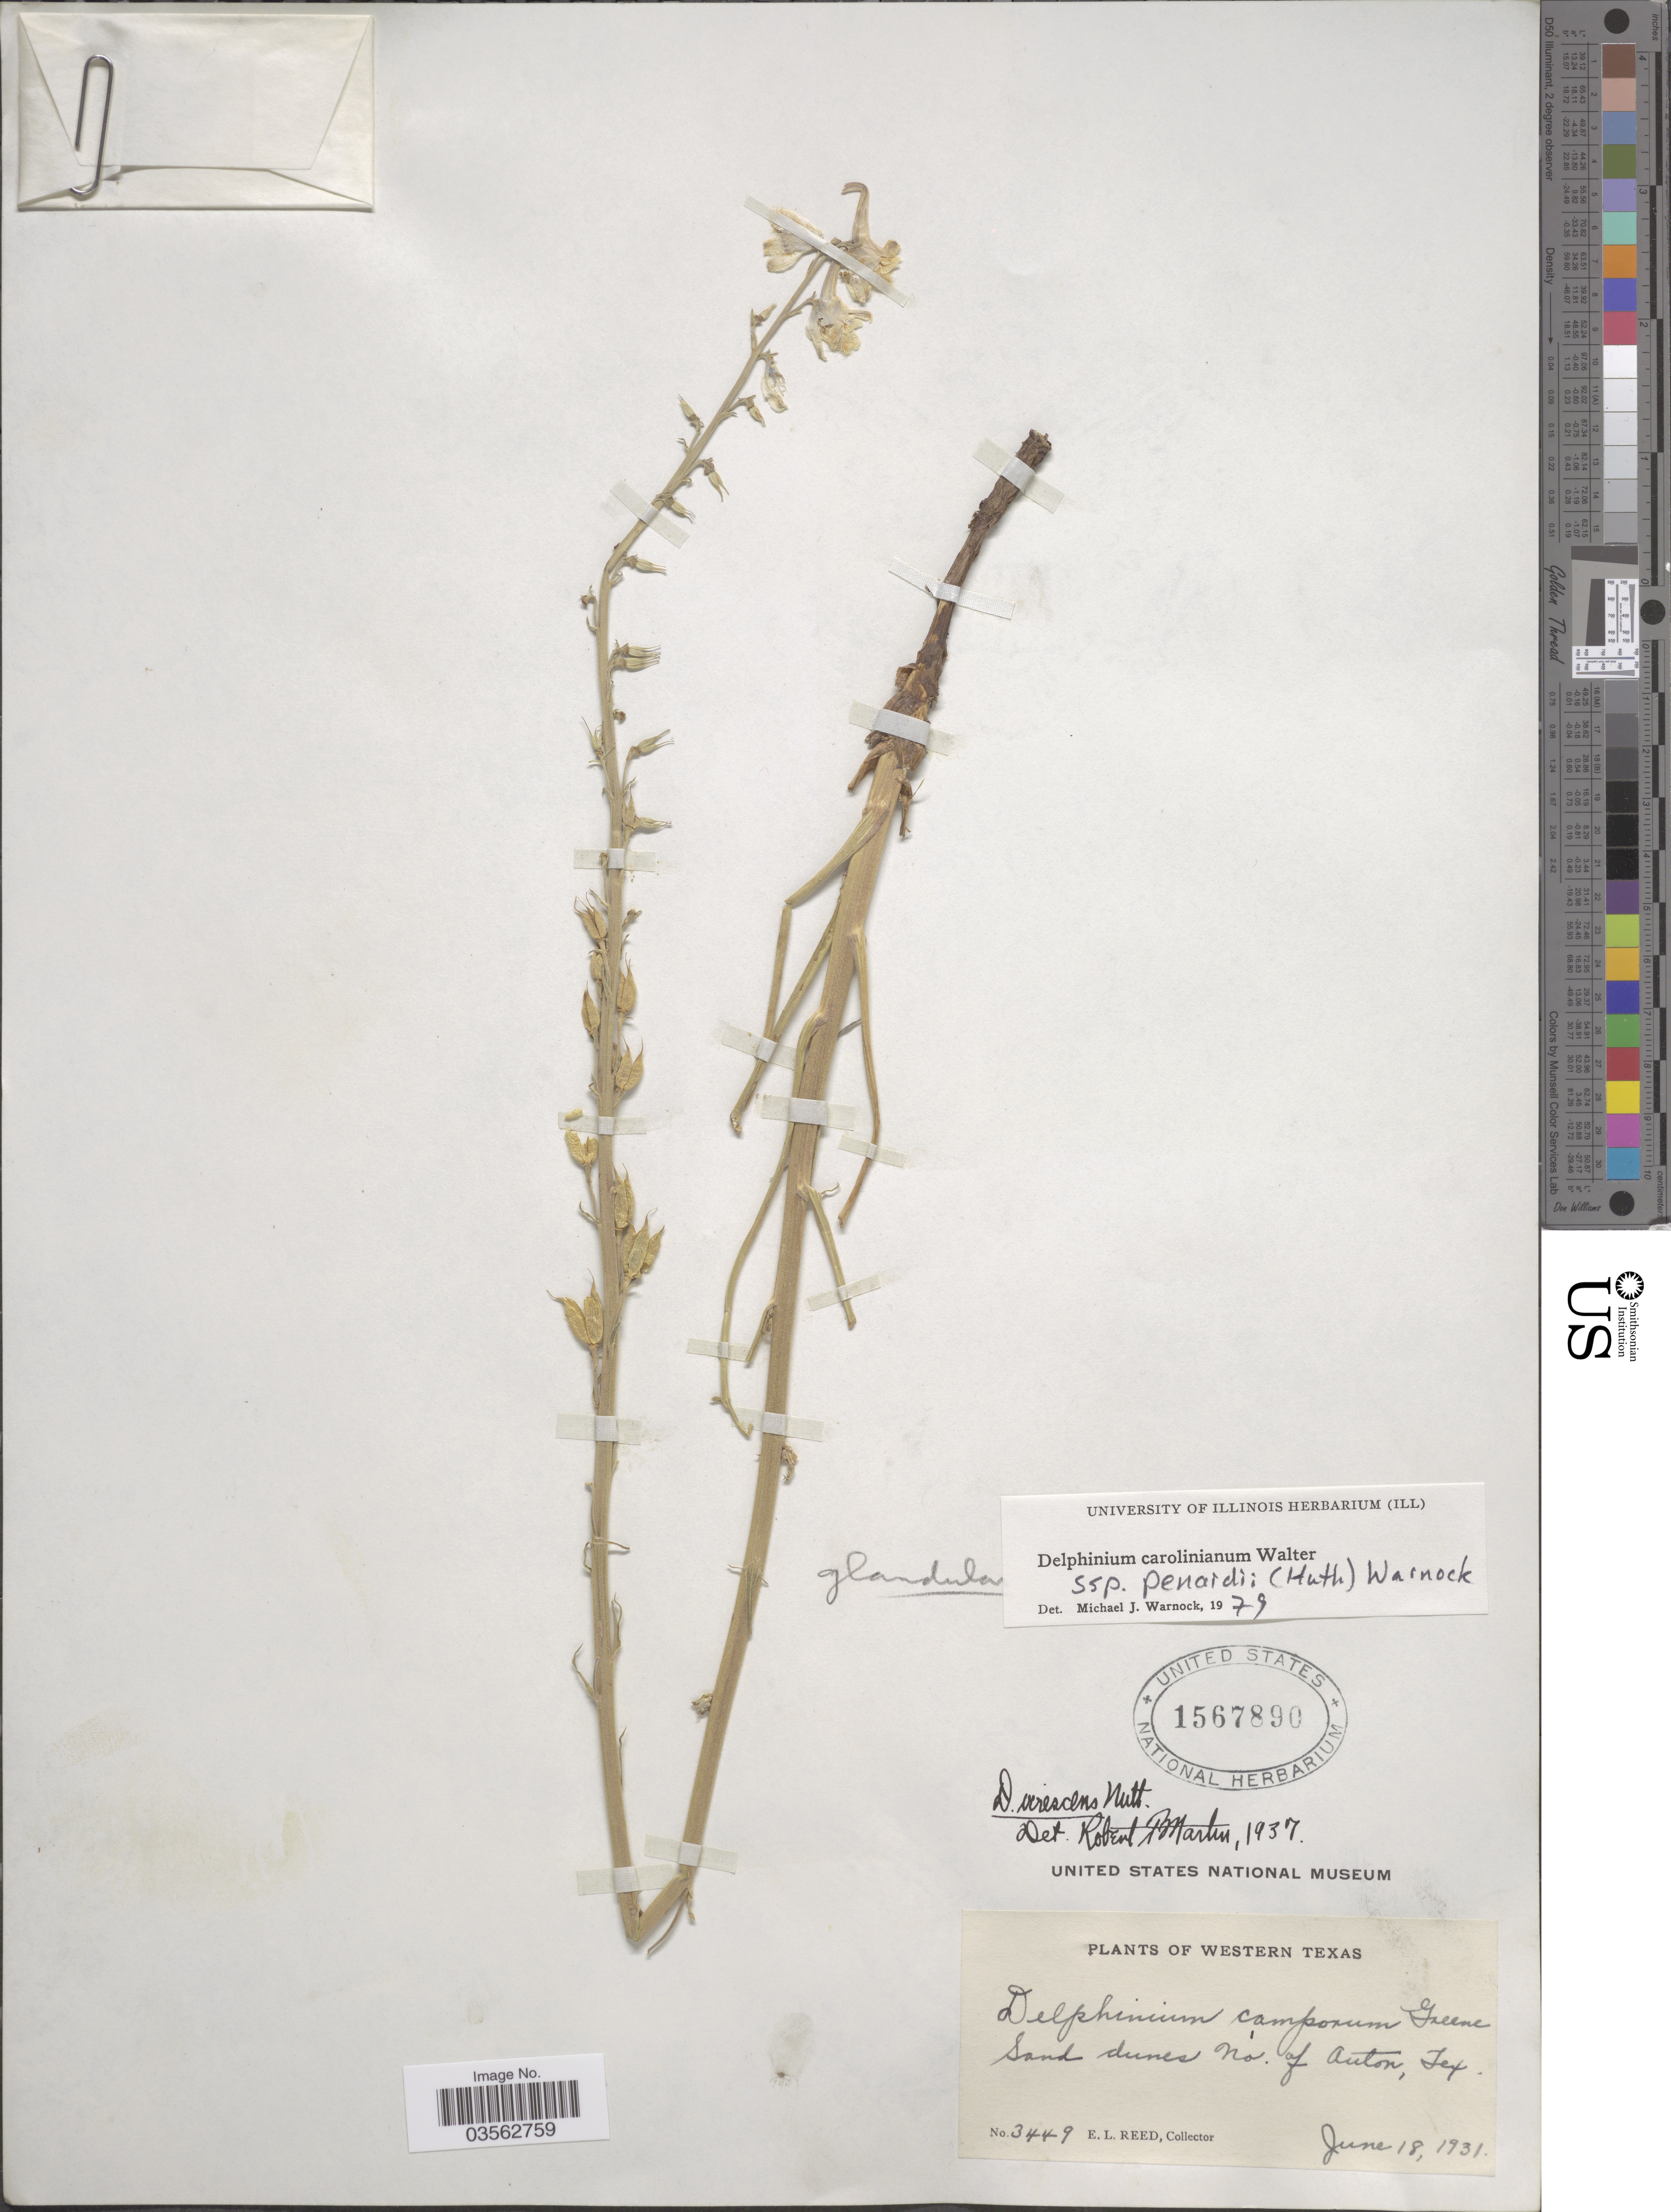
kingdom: Plantae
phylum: Tracheophyta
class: Magnoliopsida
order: Ranunculales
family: Ranunculaceae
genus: Delphinium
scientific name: Delphinium carolinianum subsp. penardii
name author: (Huth) M.J. Warnock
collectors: E. Reed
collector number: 3449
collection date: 1931-06-18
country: United States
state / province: Texas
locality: Western Texas. Sand dunes No. of Anton.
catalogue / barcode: US 1567890